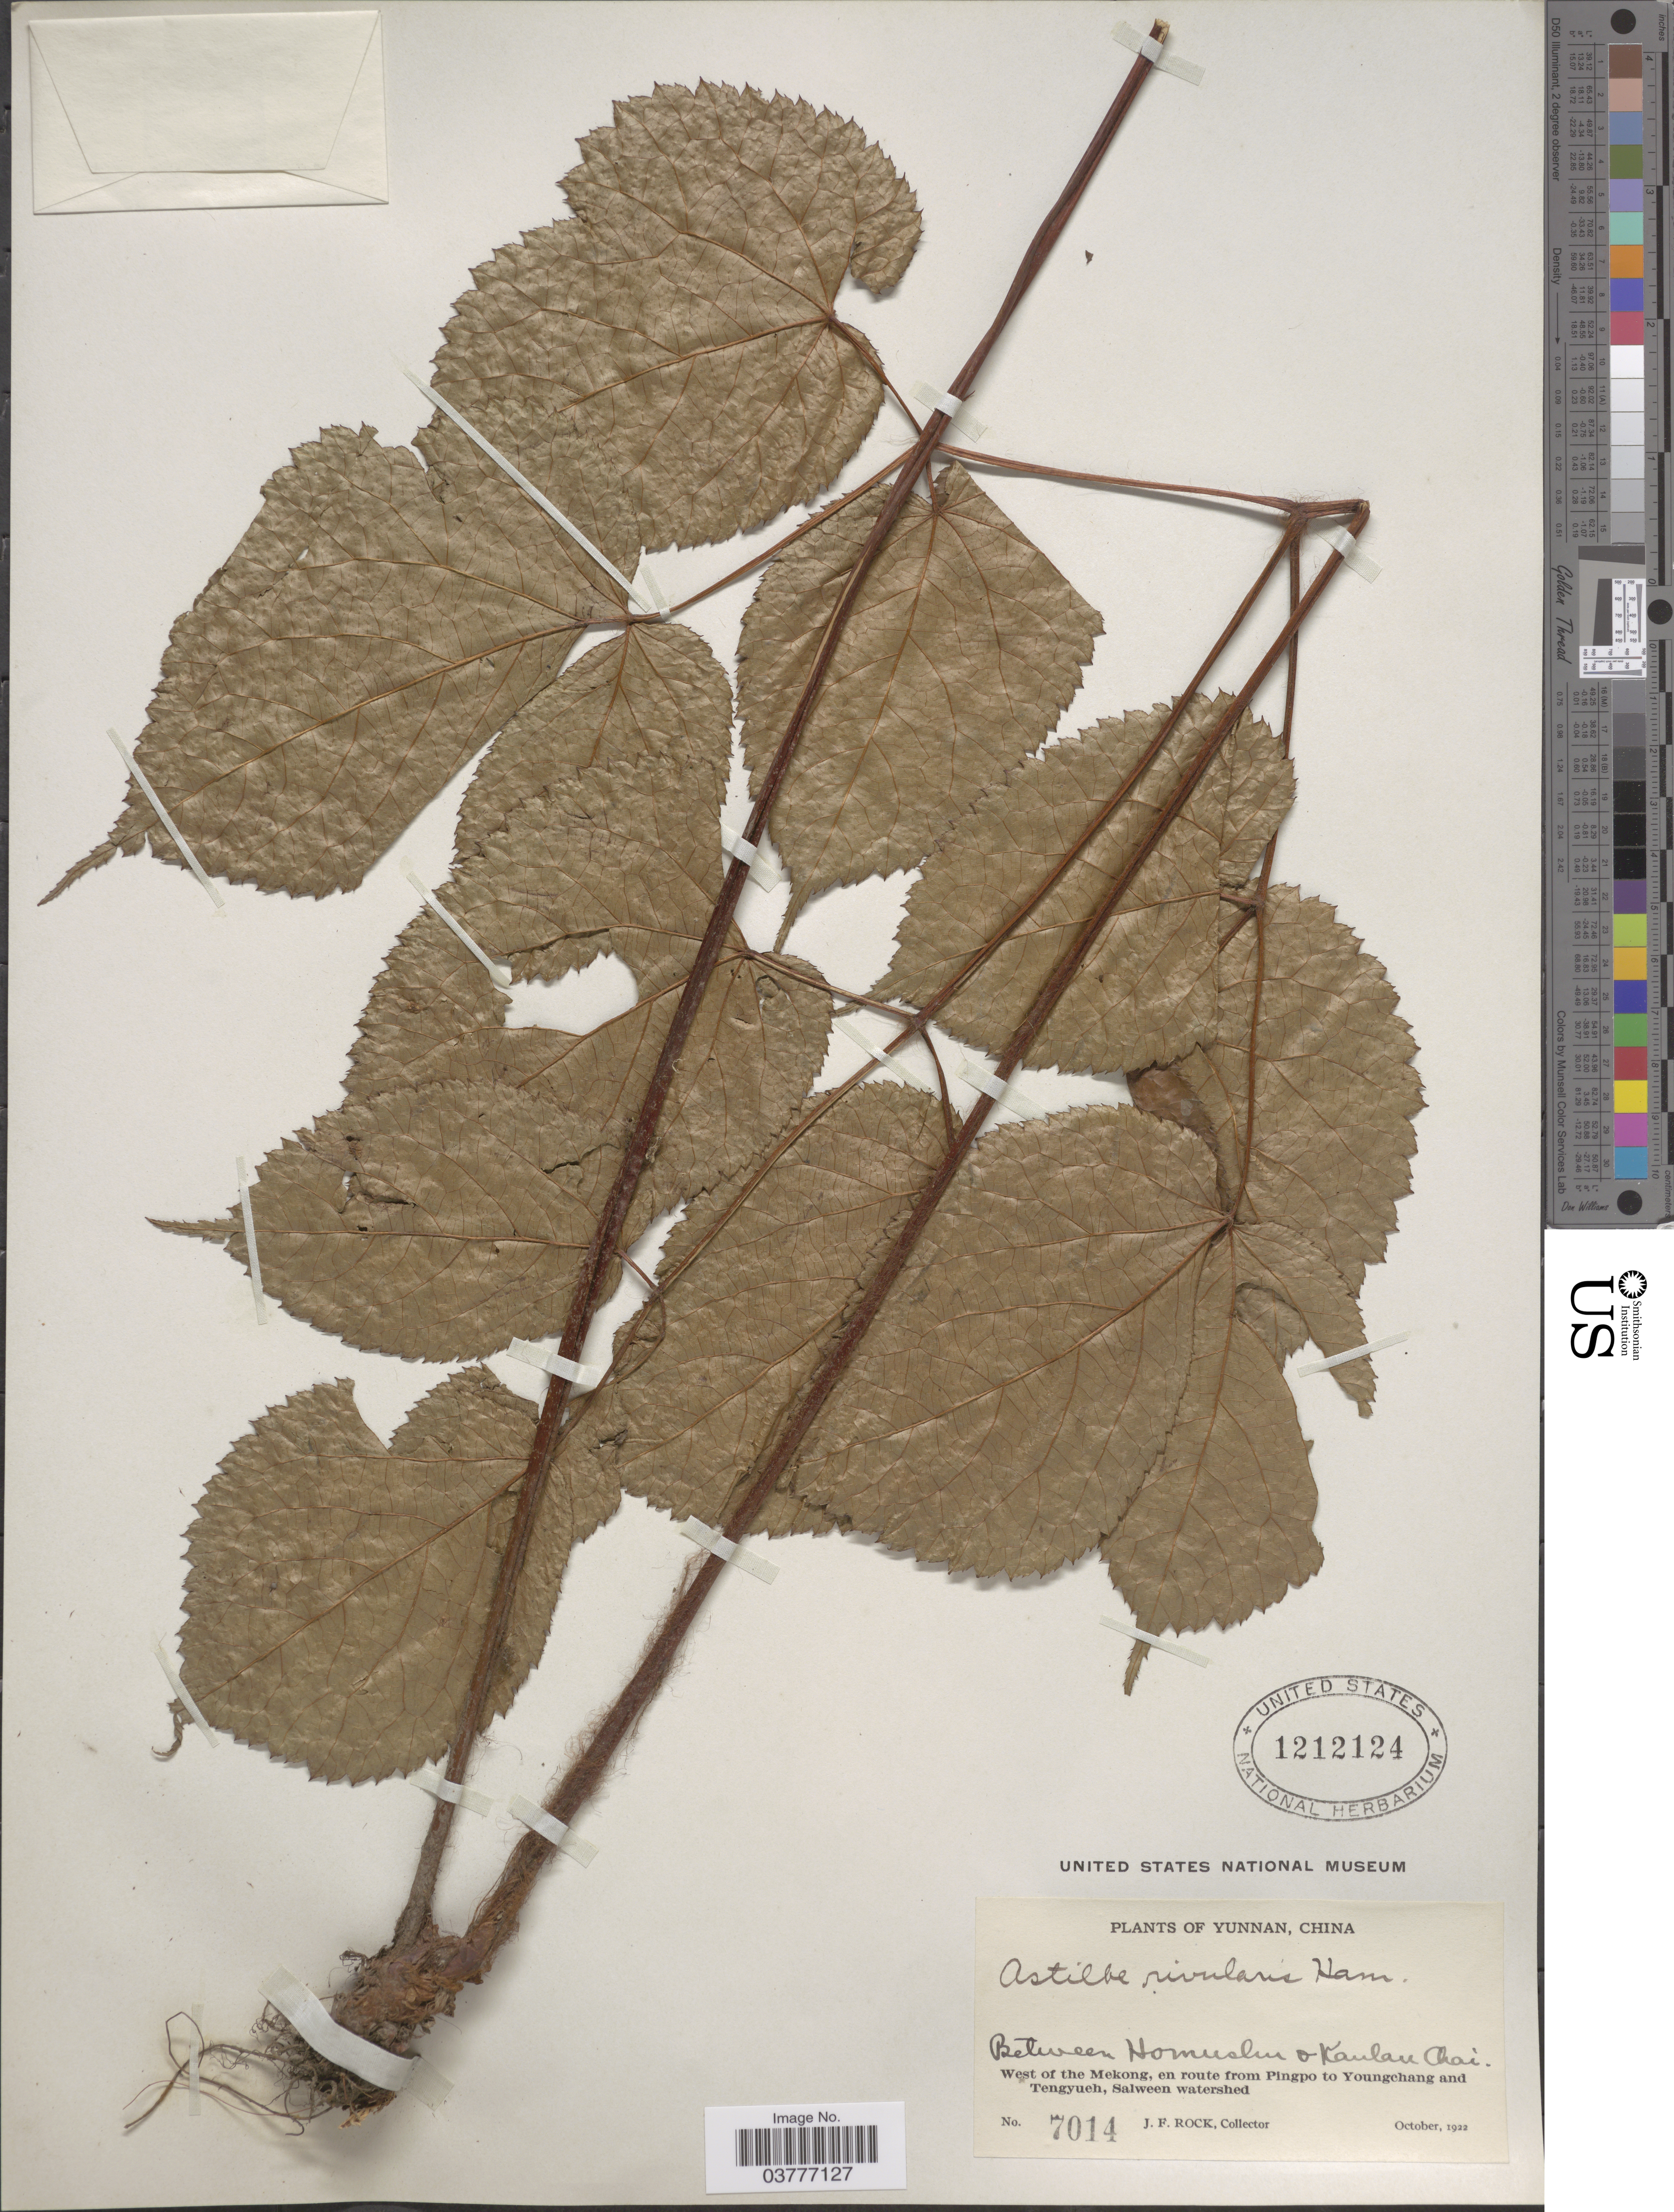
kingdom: Plantae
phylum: Tracheophyta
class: Magnoliopsida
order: Saxifragales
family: Saxifragaceae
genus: Astilbe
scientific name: Astilbe rivularis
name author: Buch.-Ham. ex D. Don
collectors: J. Rock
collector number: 7014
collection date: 1922-10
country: China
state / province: Yunnan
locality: Between Homushu o Kaulau Chai.* West of the Mekong, en route from Pingpo to Youngchang and Tengyueh, Salween watershed.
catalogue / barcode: US 1212124